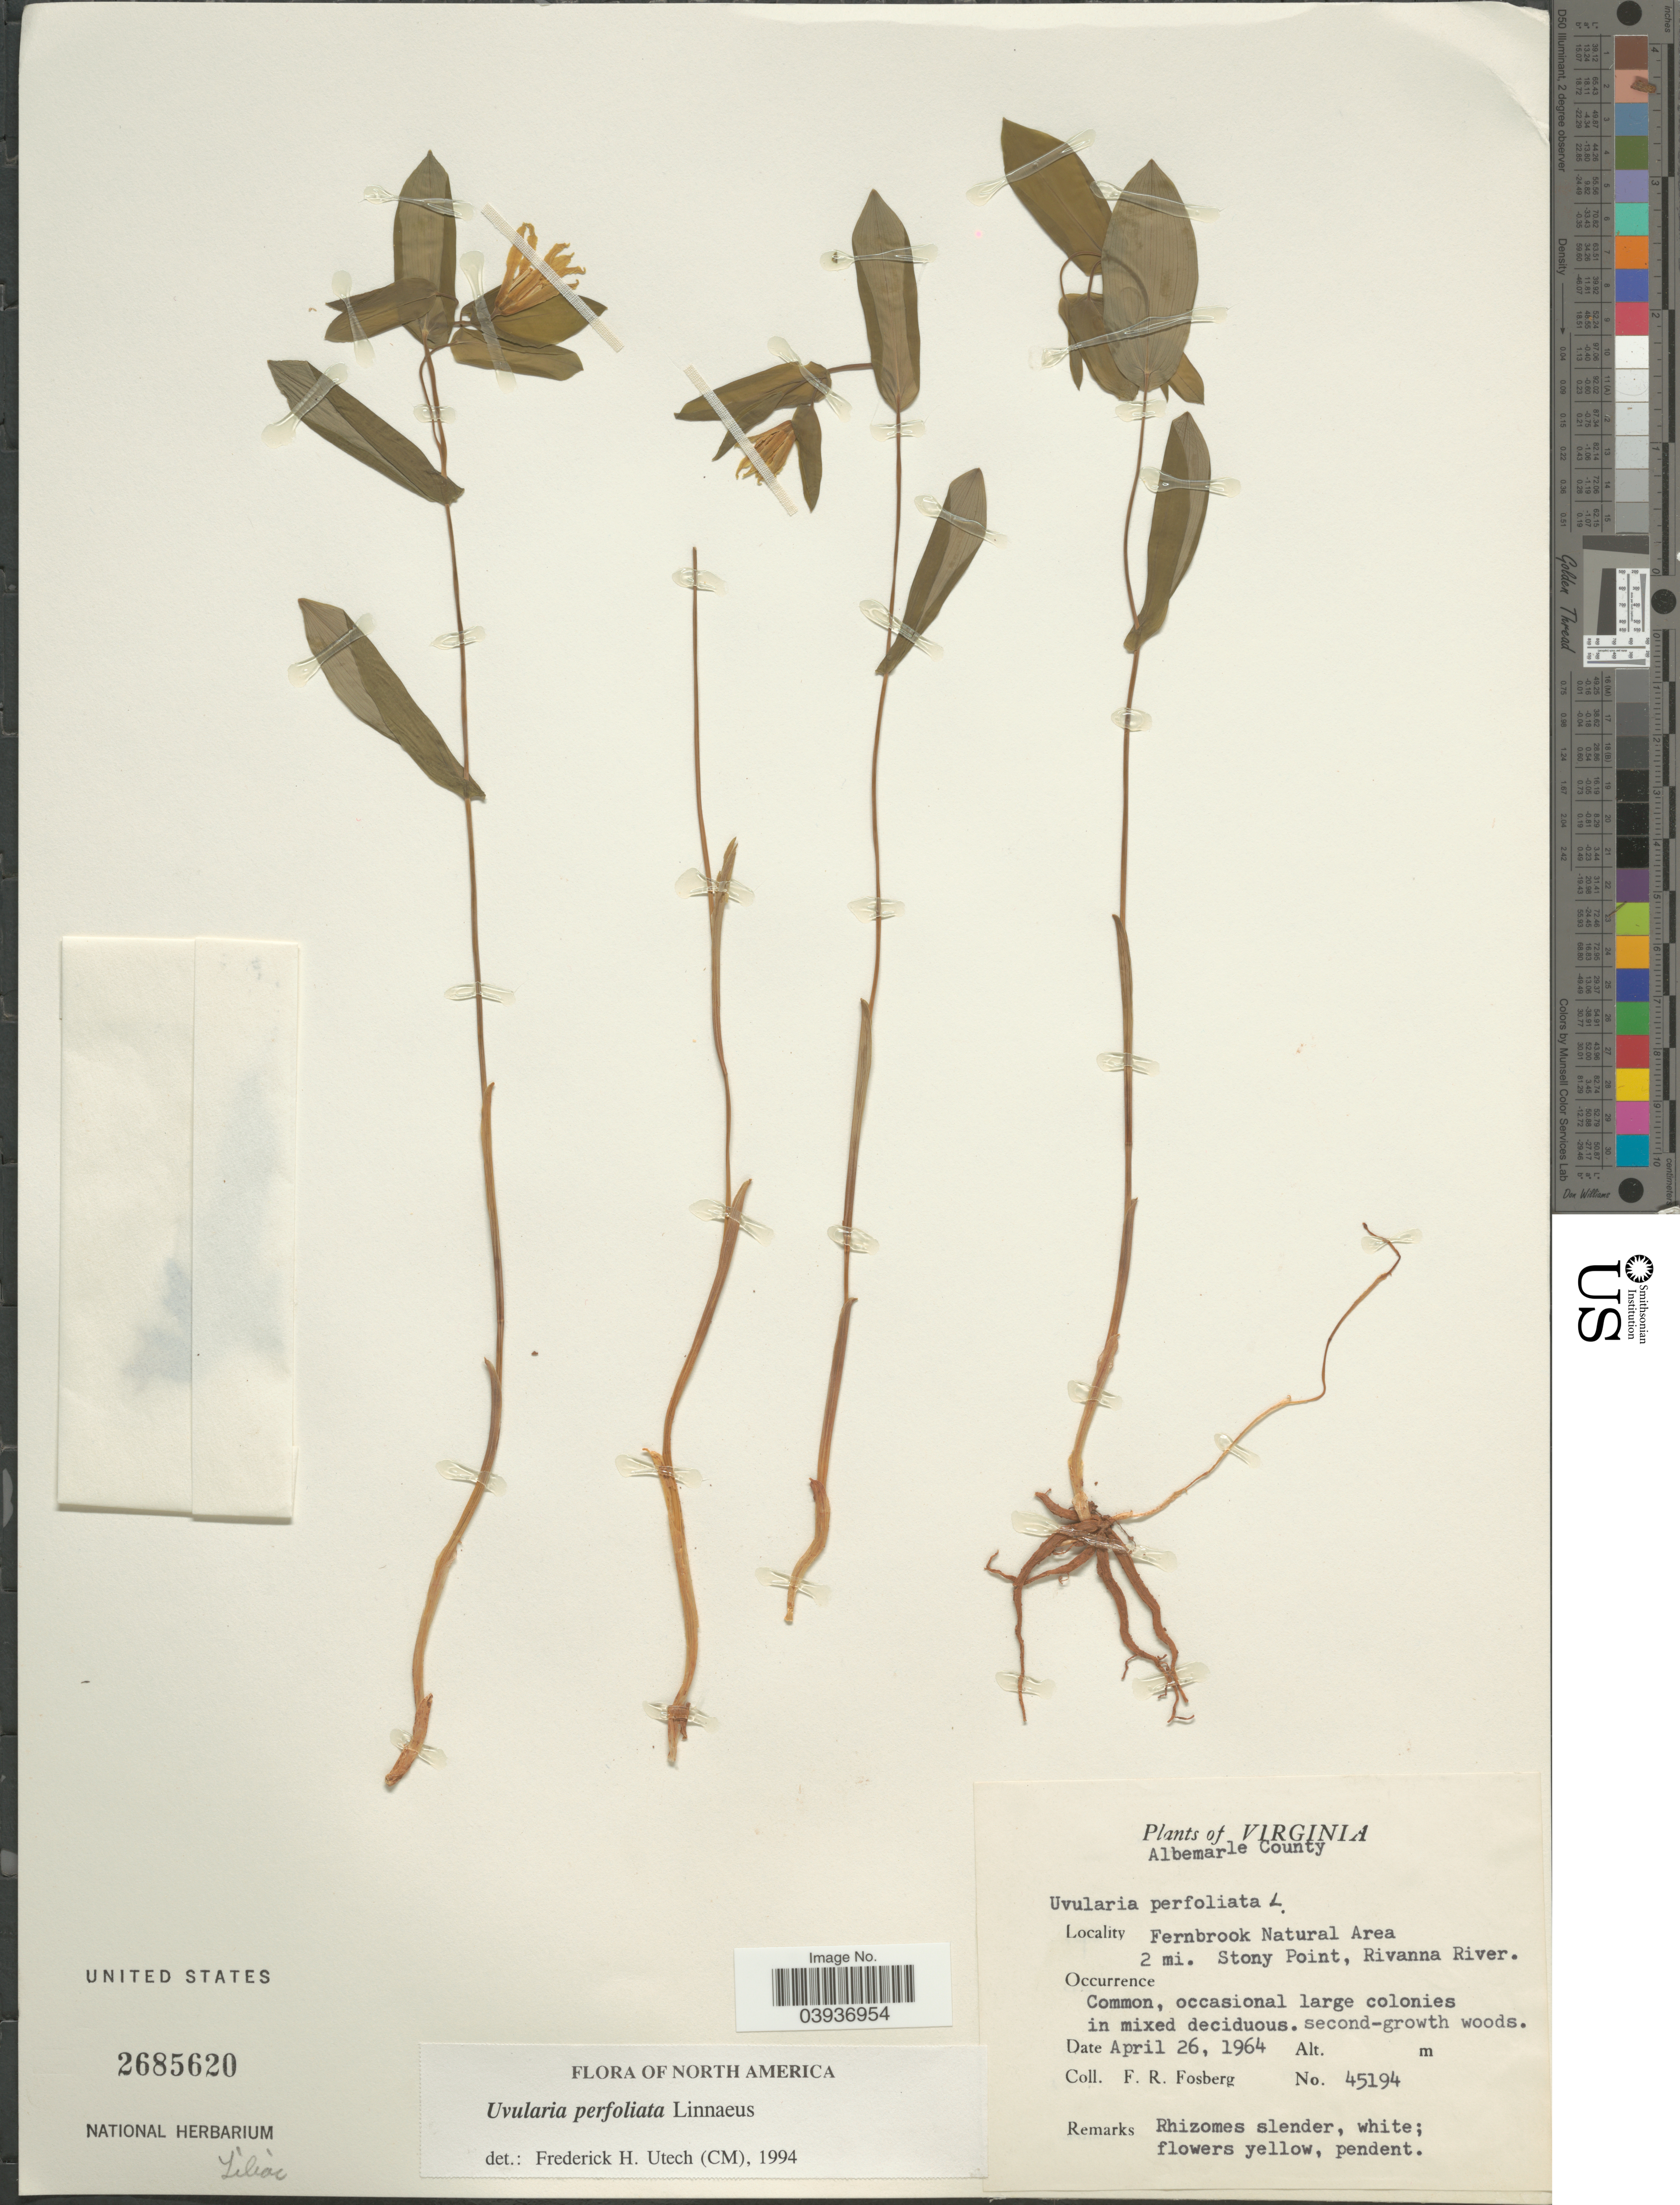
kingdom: Plantae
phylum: Tracheophyta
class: Liliopsida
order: Liliales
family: Colchicaceae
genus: Uvularia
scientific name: Uvularia perfoliata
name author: L.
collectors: F. R. Fosberg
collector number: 45194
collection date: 1964-04-26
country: United States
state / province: Virginia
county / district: Albemarle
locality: Albemarle County. Fernbrook Natural Area 2 mi. Stony Point, Rivanna River.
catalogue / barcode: US 2685620